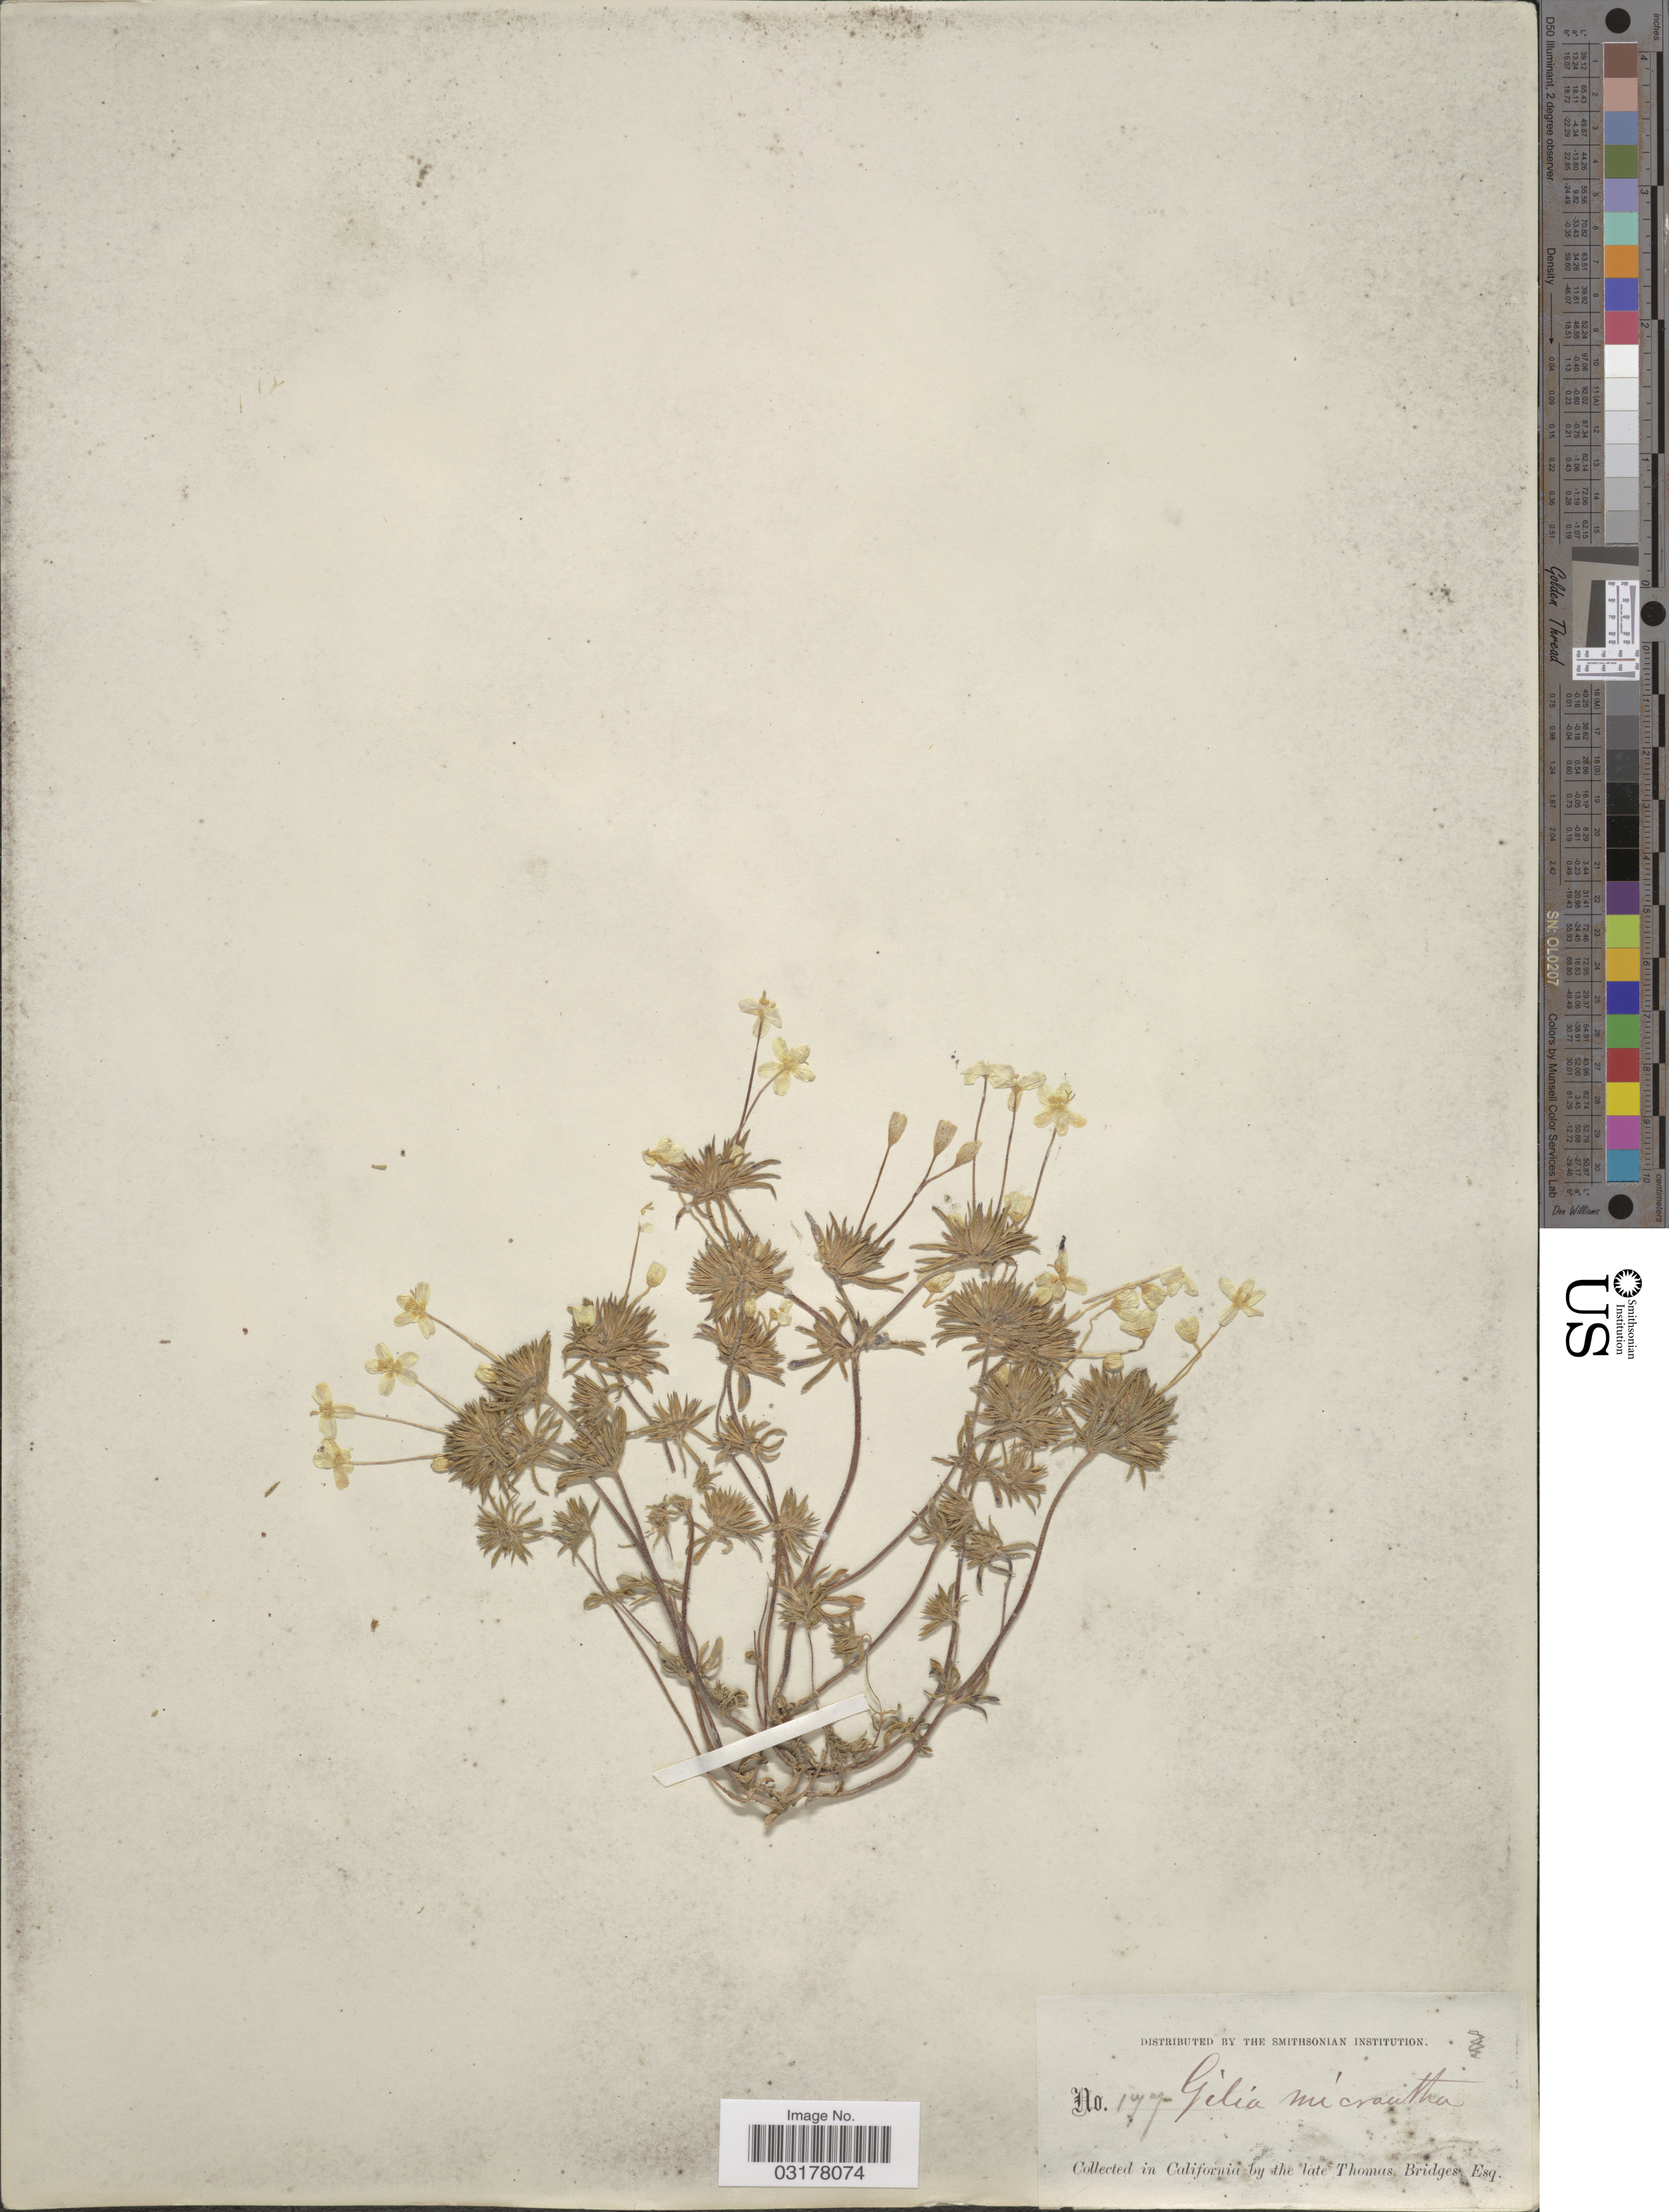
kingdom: Plantae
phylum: Tracheophyta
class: Magnoliopsida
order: Ericales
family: Polemoniaceae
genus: Leptosiphon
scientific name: Leptosiphon parviflorus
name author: Benth.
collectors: T. Bridges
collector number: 177*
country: United States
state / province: California